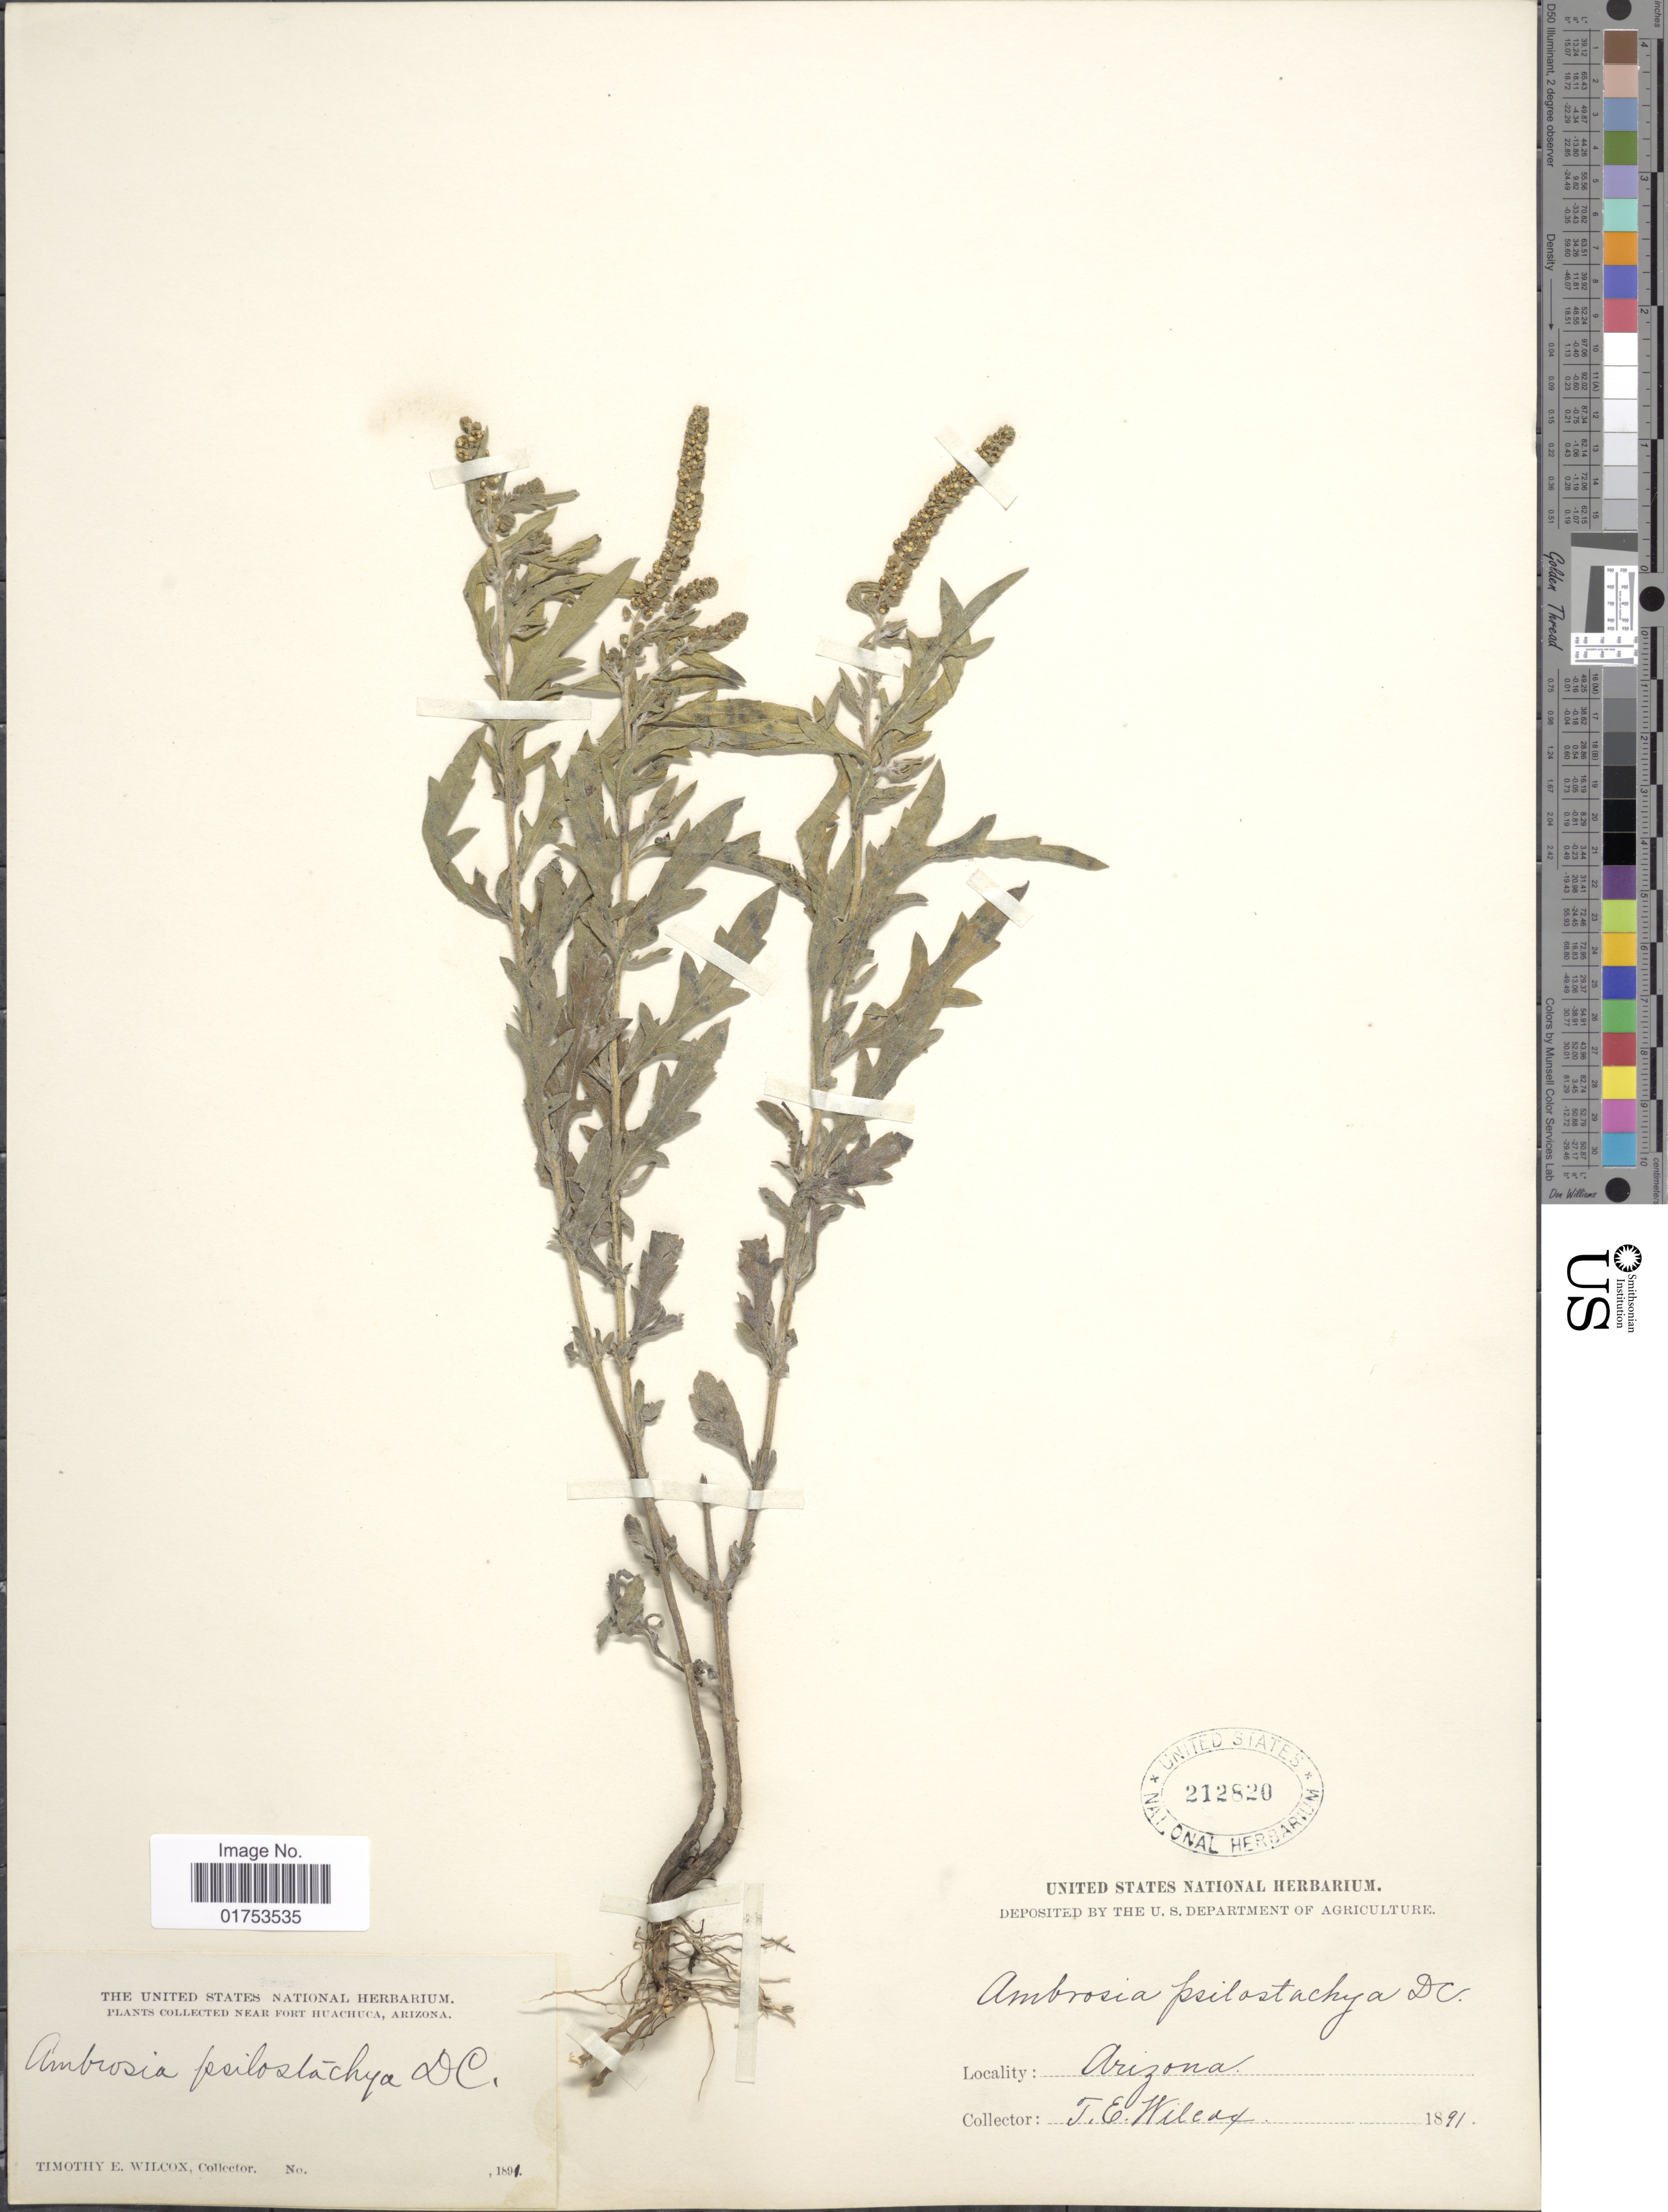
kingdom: Plantae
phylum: Tracheophyta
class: Magnoliopsida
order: Asterales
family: Asteraceae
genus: Ambrosia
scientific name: Ambrosia psilostachya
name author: DC.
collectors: T. E. Wilcox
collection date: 1891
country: United States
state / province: Arizona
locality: Near Fort Huachuca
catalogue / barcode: US 212820